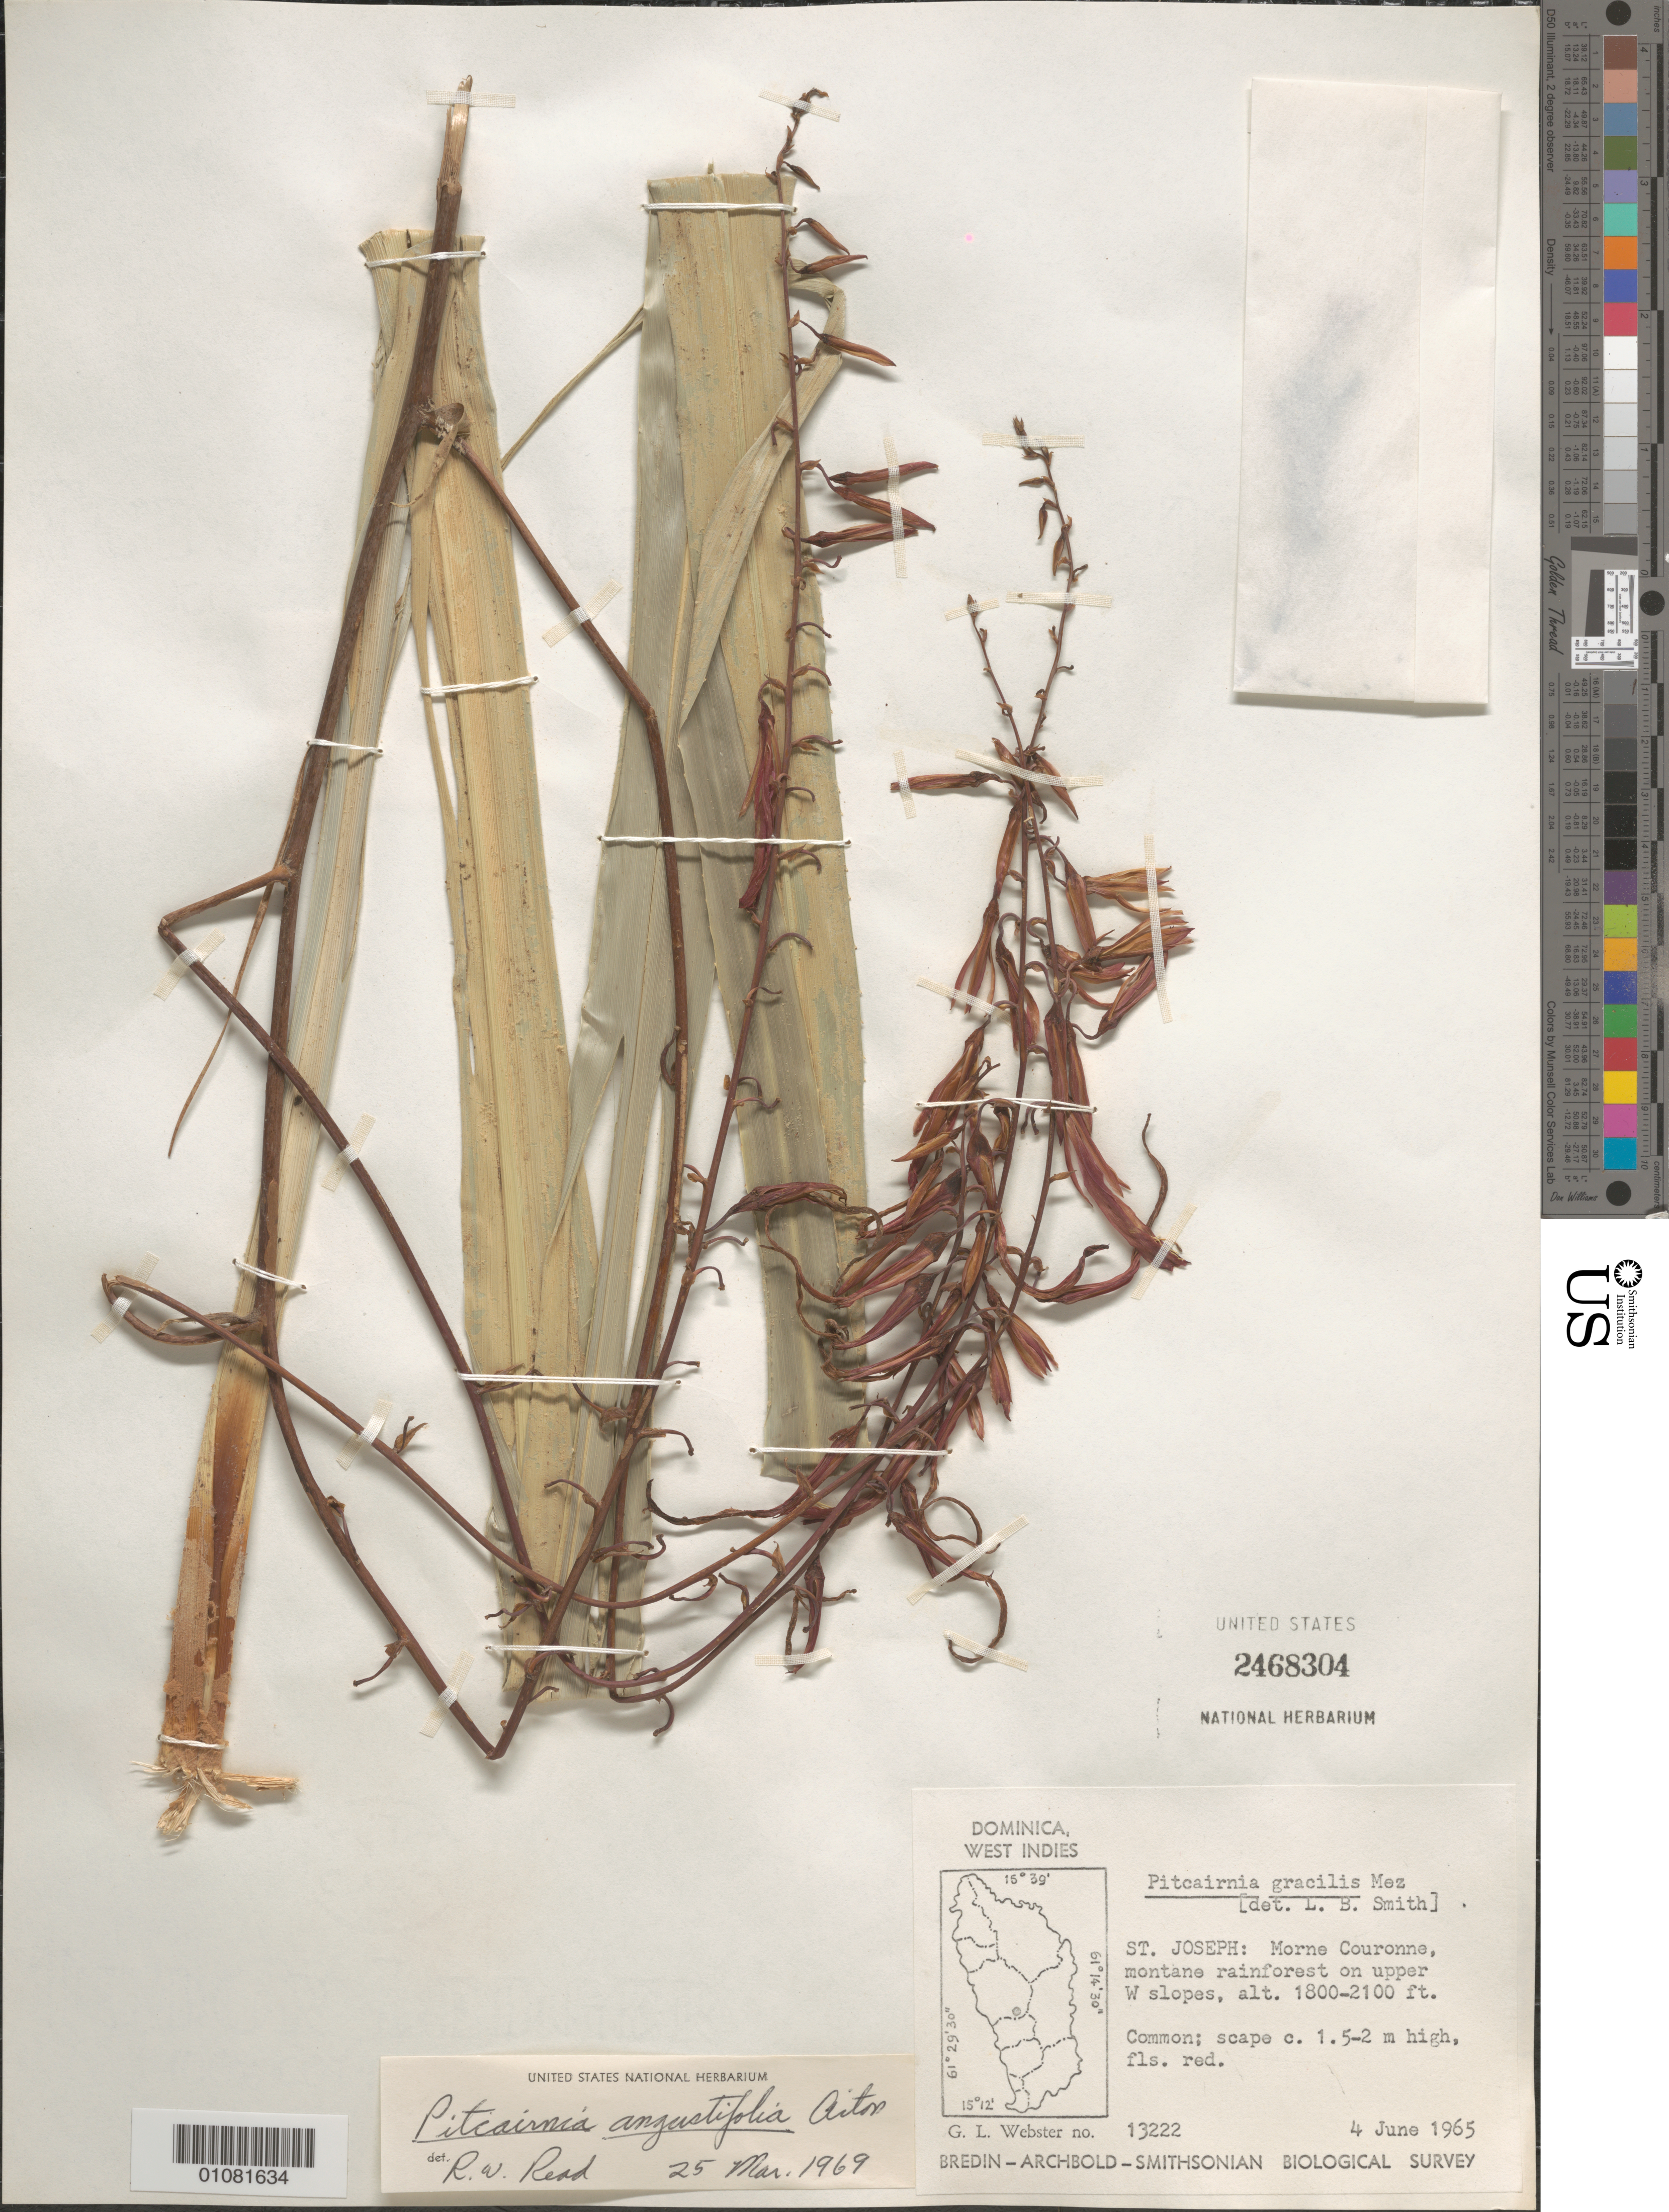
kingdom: Plantae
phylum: Tracheophyta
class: Liliopsida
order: Poales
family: Bromeliaceae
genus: Pitcairnia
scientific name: Pitcairnia angustifolia var. angustifolia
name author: Sol. ex Aiton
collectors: G. L. Webster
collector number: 13222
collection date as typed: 04 Jun 1965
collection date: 1965-06-04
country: Dominica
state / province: St. Joseph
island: Dominica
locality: Morne Couronne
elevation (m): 549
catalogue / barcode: US 2468304